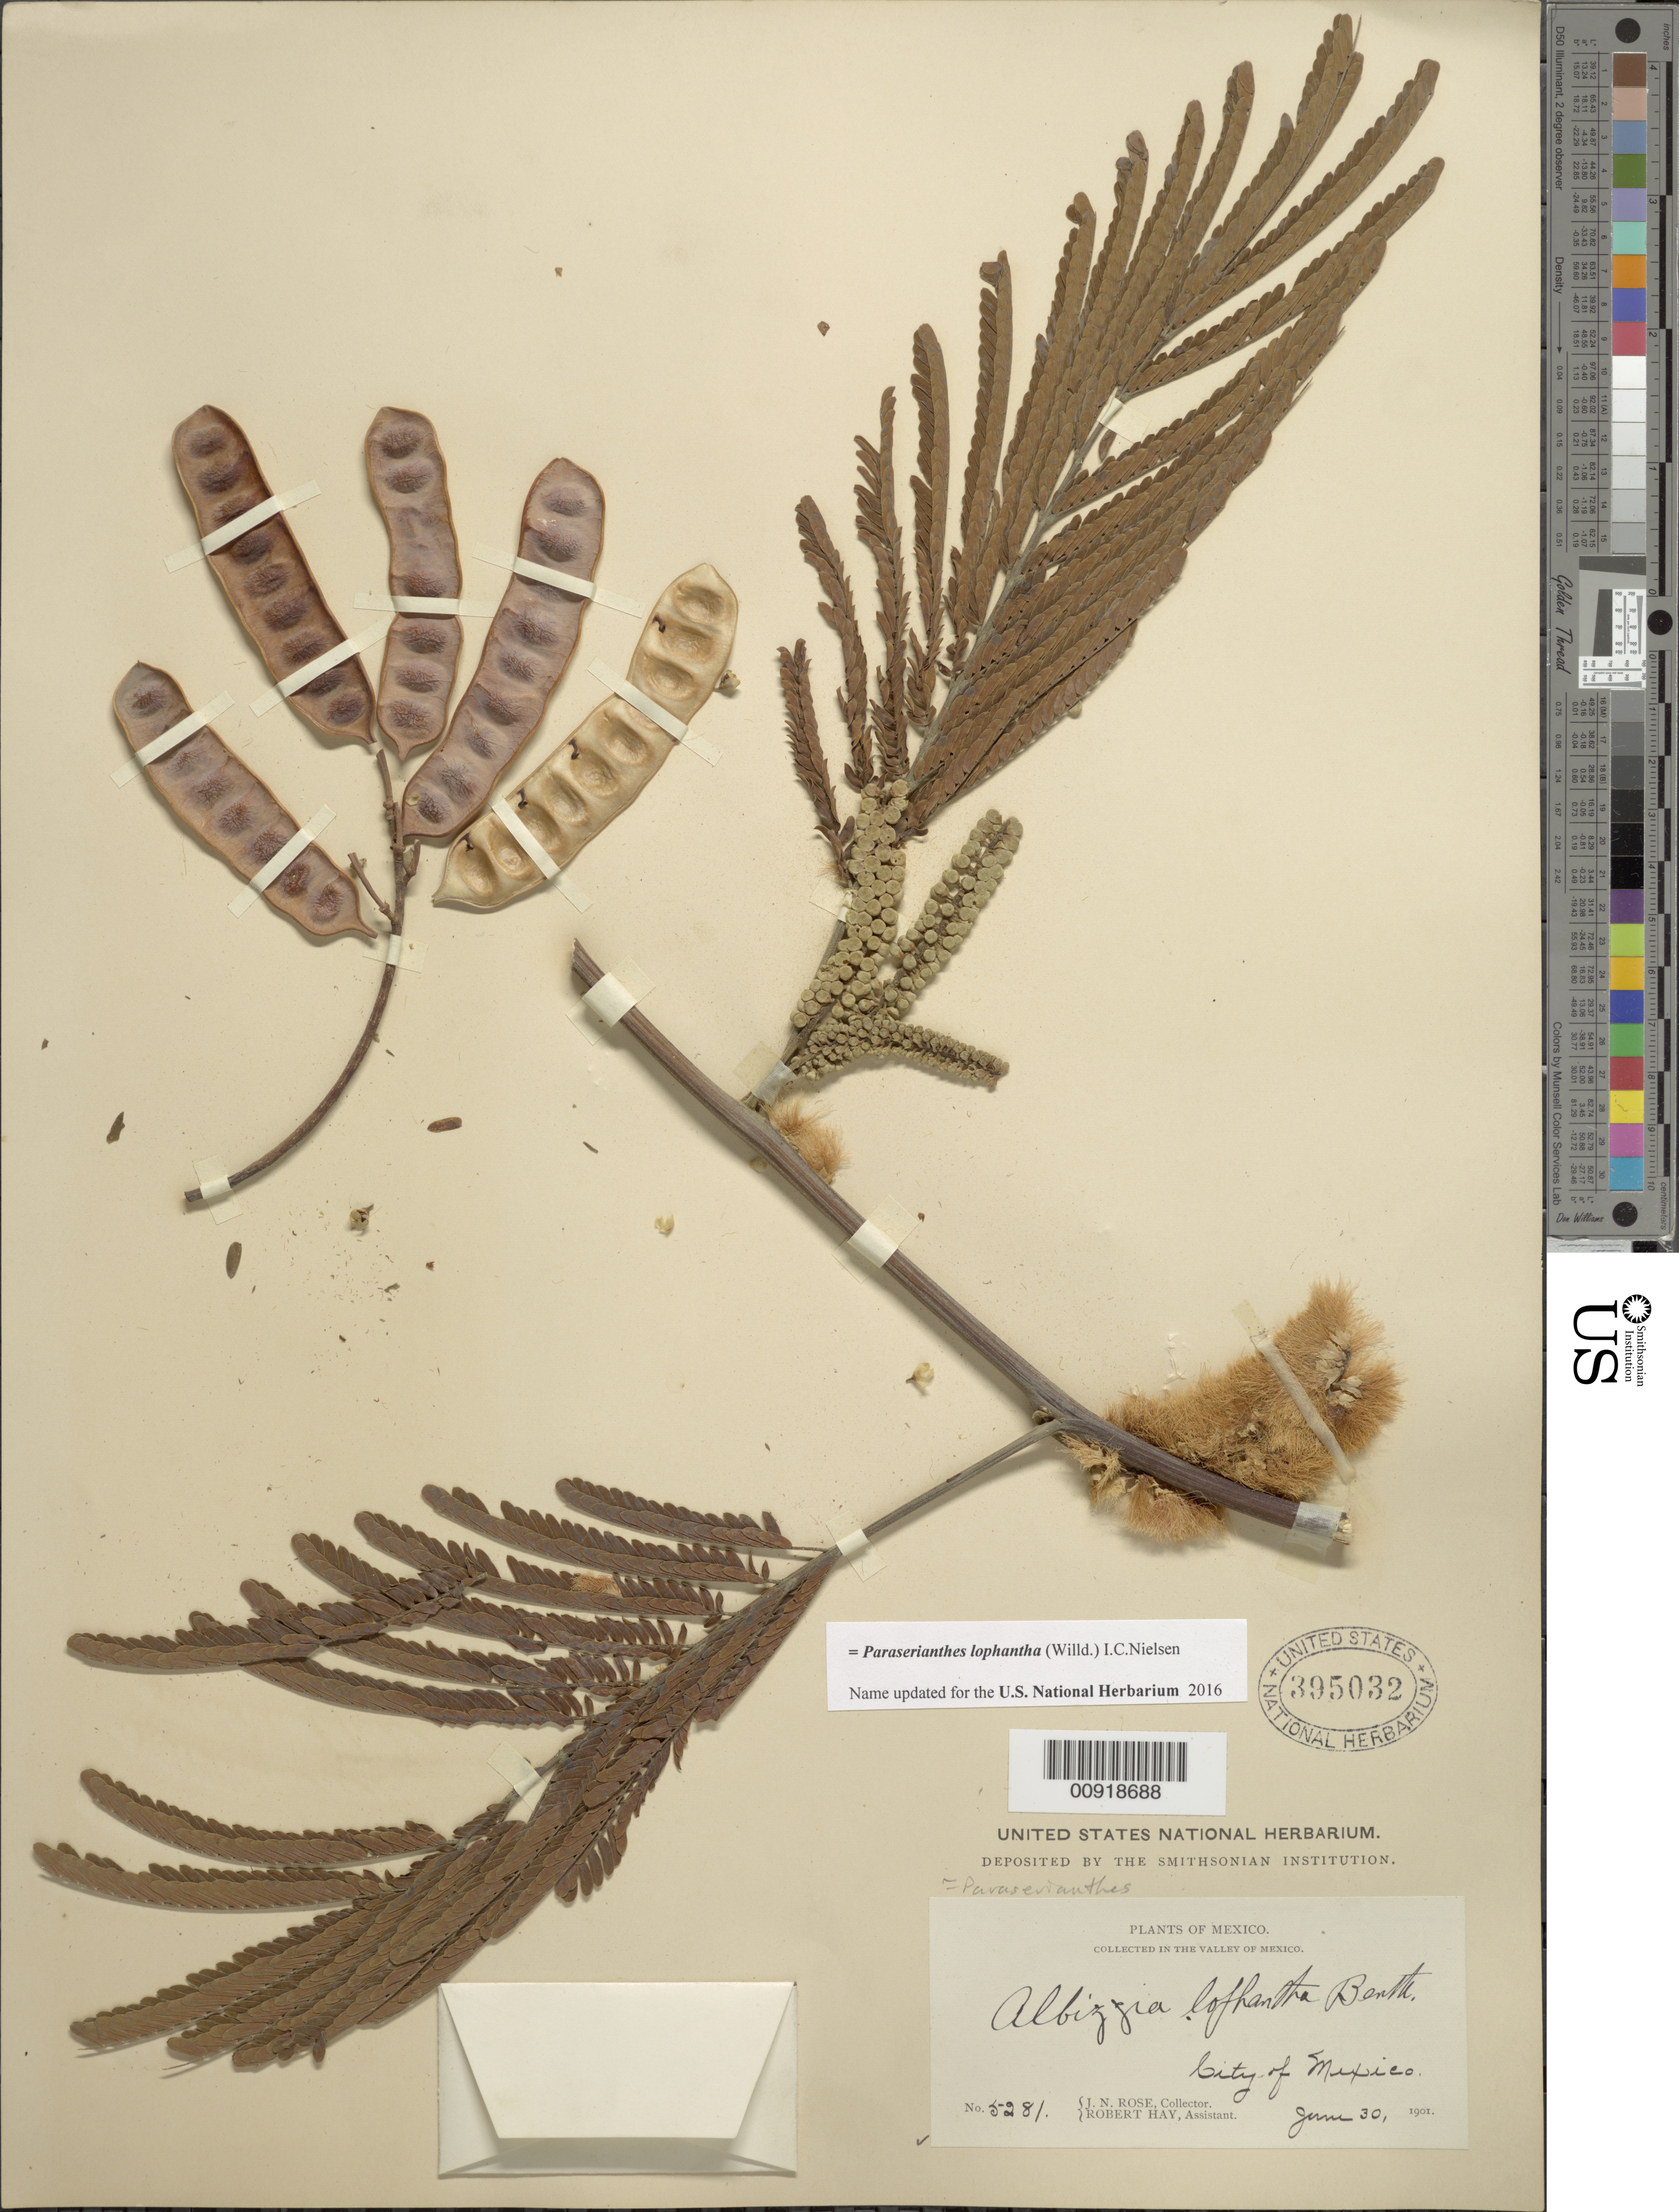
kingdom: Plantae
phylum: Tracheophyta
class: Magnoliopsida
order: Fabales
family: Fabaceae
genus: Paraserianthes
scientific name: Paraserianthes lophantha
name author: (Vent.) I.C. Nielsen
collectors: J. N. Rose & R. Hay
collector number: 5281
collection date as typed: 30 Jun 1901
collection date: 1901-06-30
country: Mexico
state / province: Distrito Federal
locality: City of Mexico in the Valley of Mexico.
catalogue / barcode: US 395032